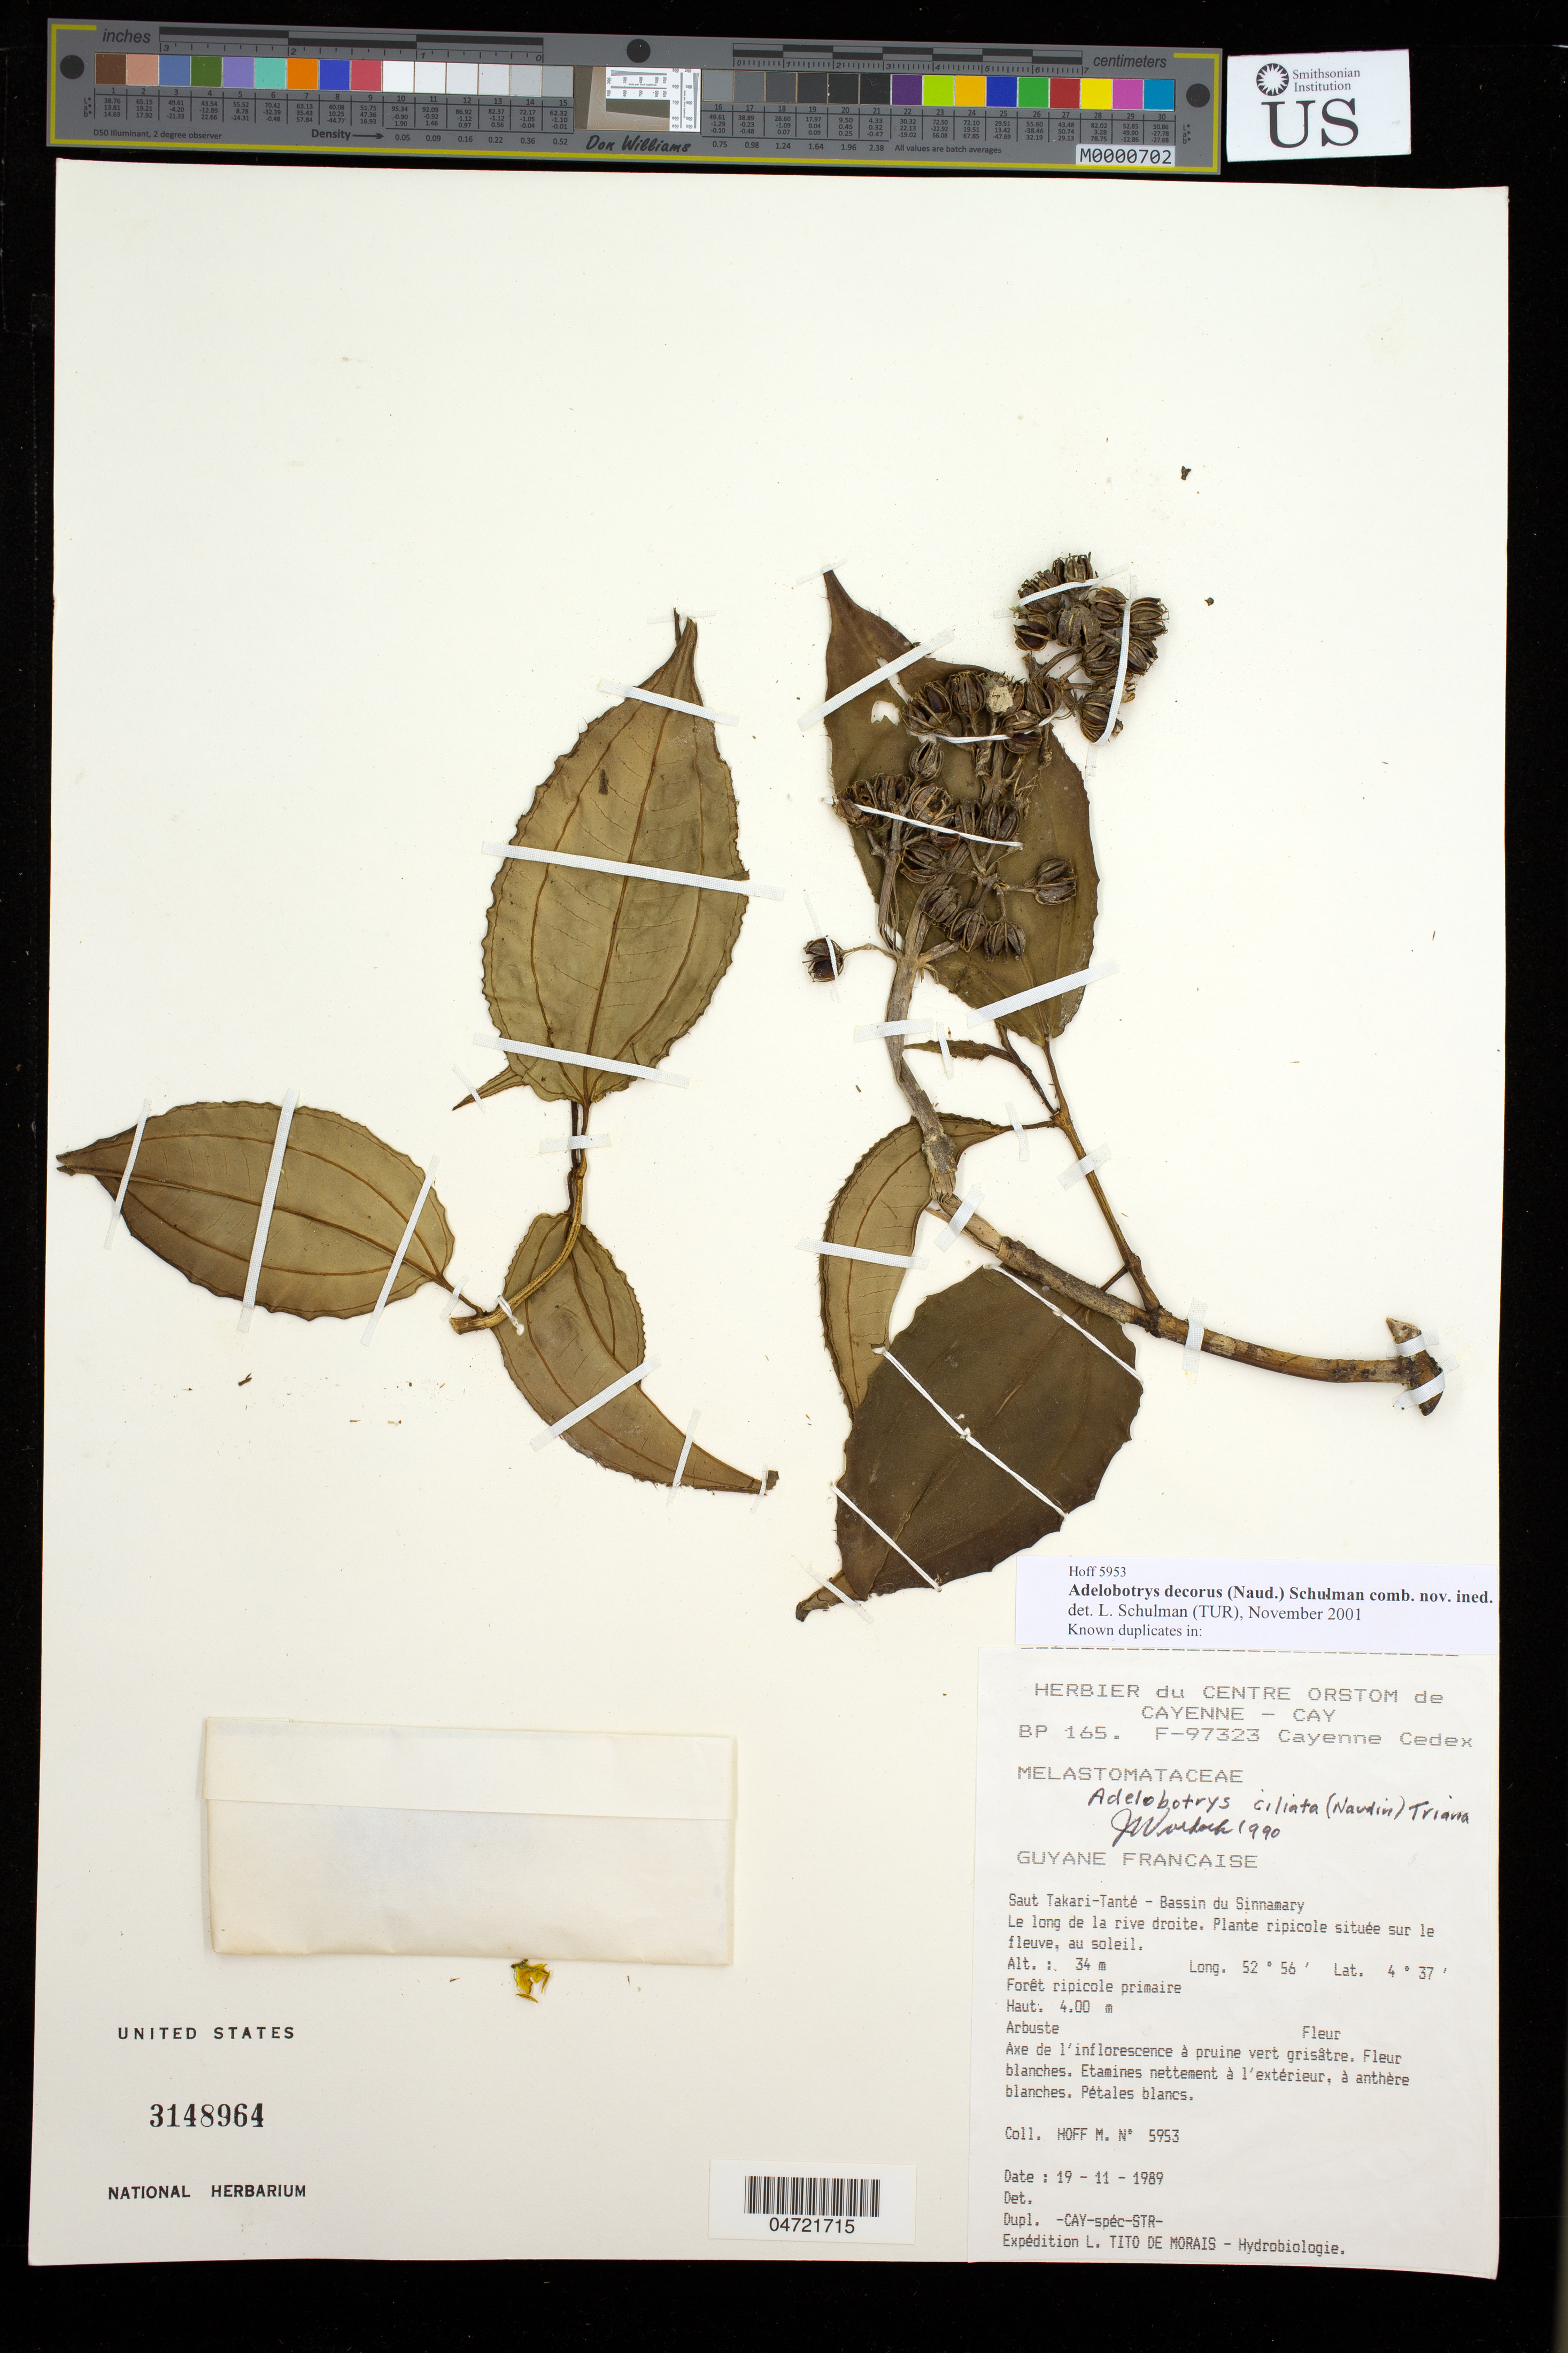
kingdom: Plantae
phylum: Tracheophyta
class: Magnoliopsida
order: Myrtales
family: Melastomataceae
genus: Adelobotrys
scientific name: Adelobotrys sp. nov.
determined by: Schulman, Leif, (TUR), University of Turku (FINLAND)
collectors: M. Hoff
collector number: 5953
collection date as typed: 19-Nov-89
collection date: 1989-11-19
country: French Guiana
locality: Saut Takari-Tanté, Bassin du Sinnamary. Le long de la rive droite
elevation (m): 34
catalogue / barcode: US 3148964